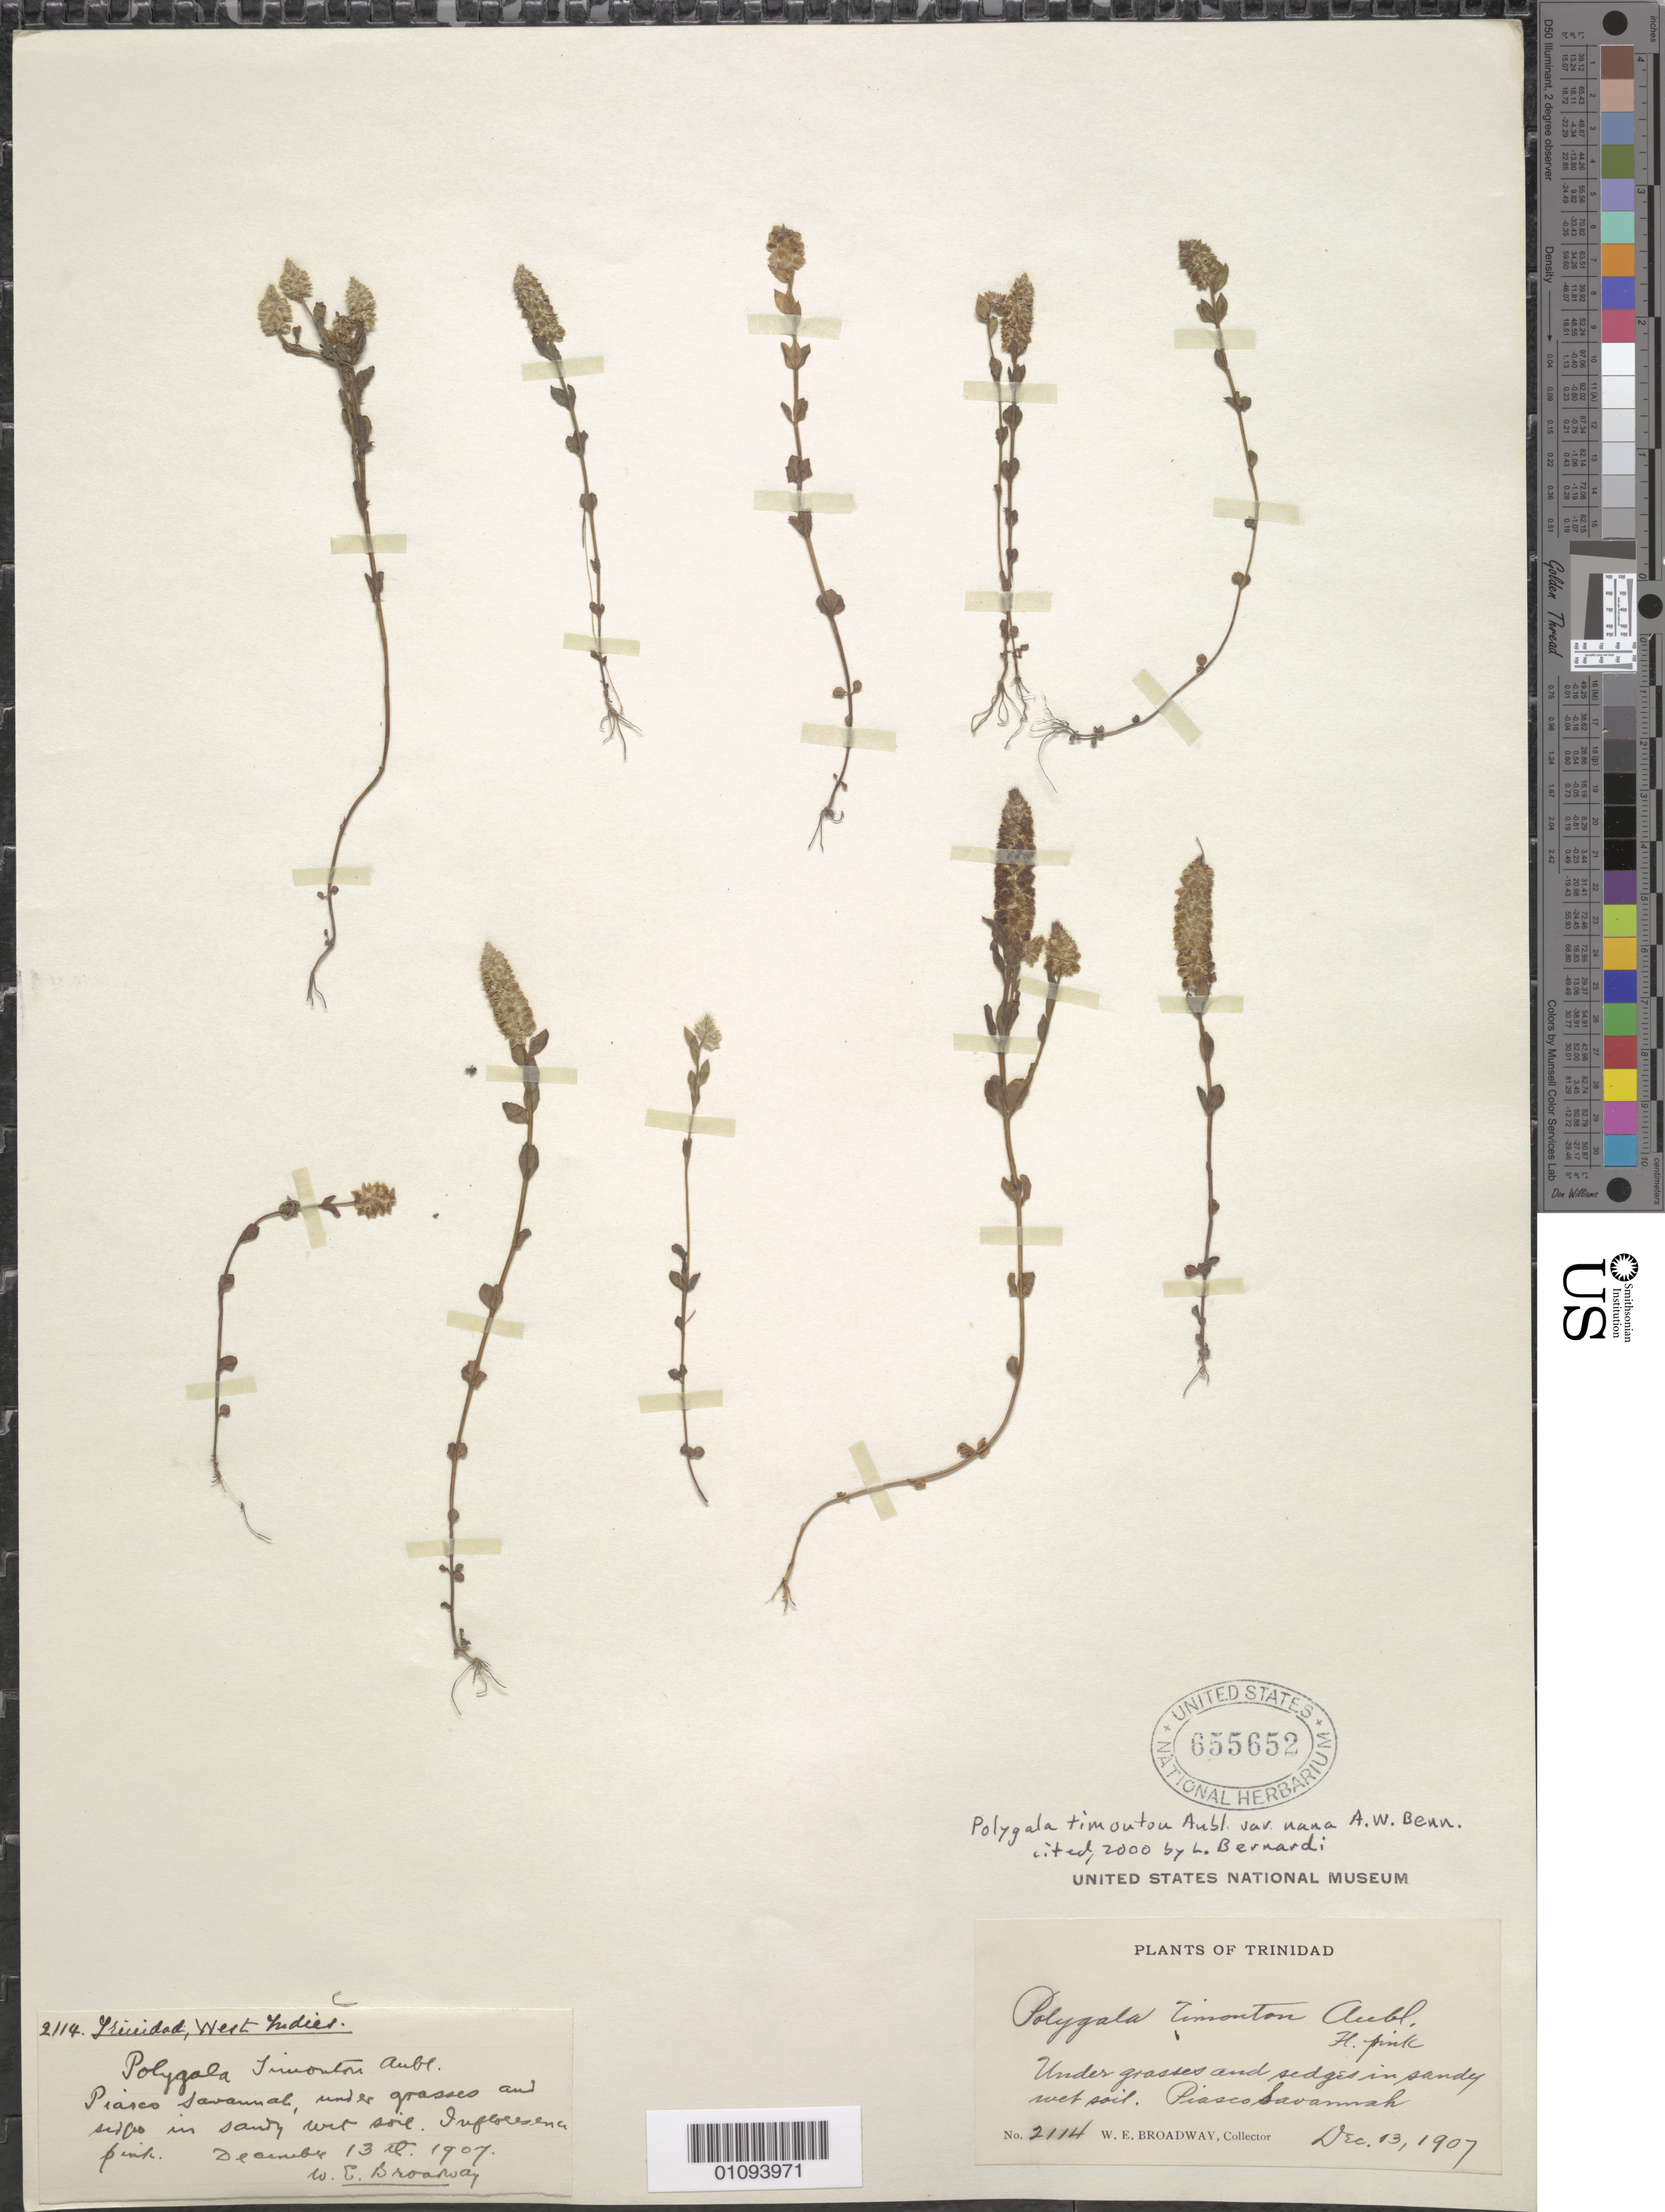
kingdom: Plantae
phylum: Tracheophyta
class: Magnoliopsida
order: Fabales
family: Polygalaceae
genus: Polygala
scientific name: Polygala timoutou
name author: Aubl.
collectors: W. E. Broadway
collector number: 2114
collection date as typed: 13 Dec 1907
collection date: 1907-12-13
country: Trinidad and Tobago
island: Trinidad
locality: Piasco Savannah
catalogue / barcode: US 655652